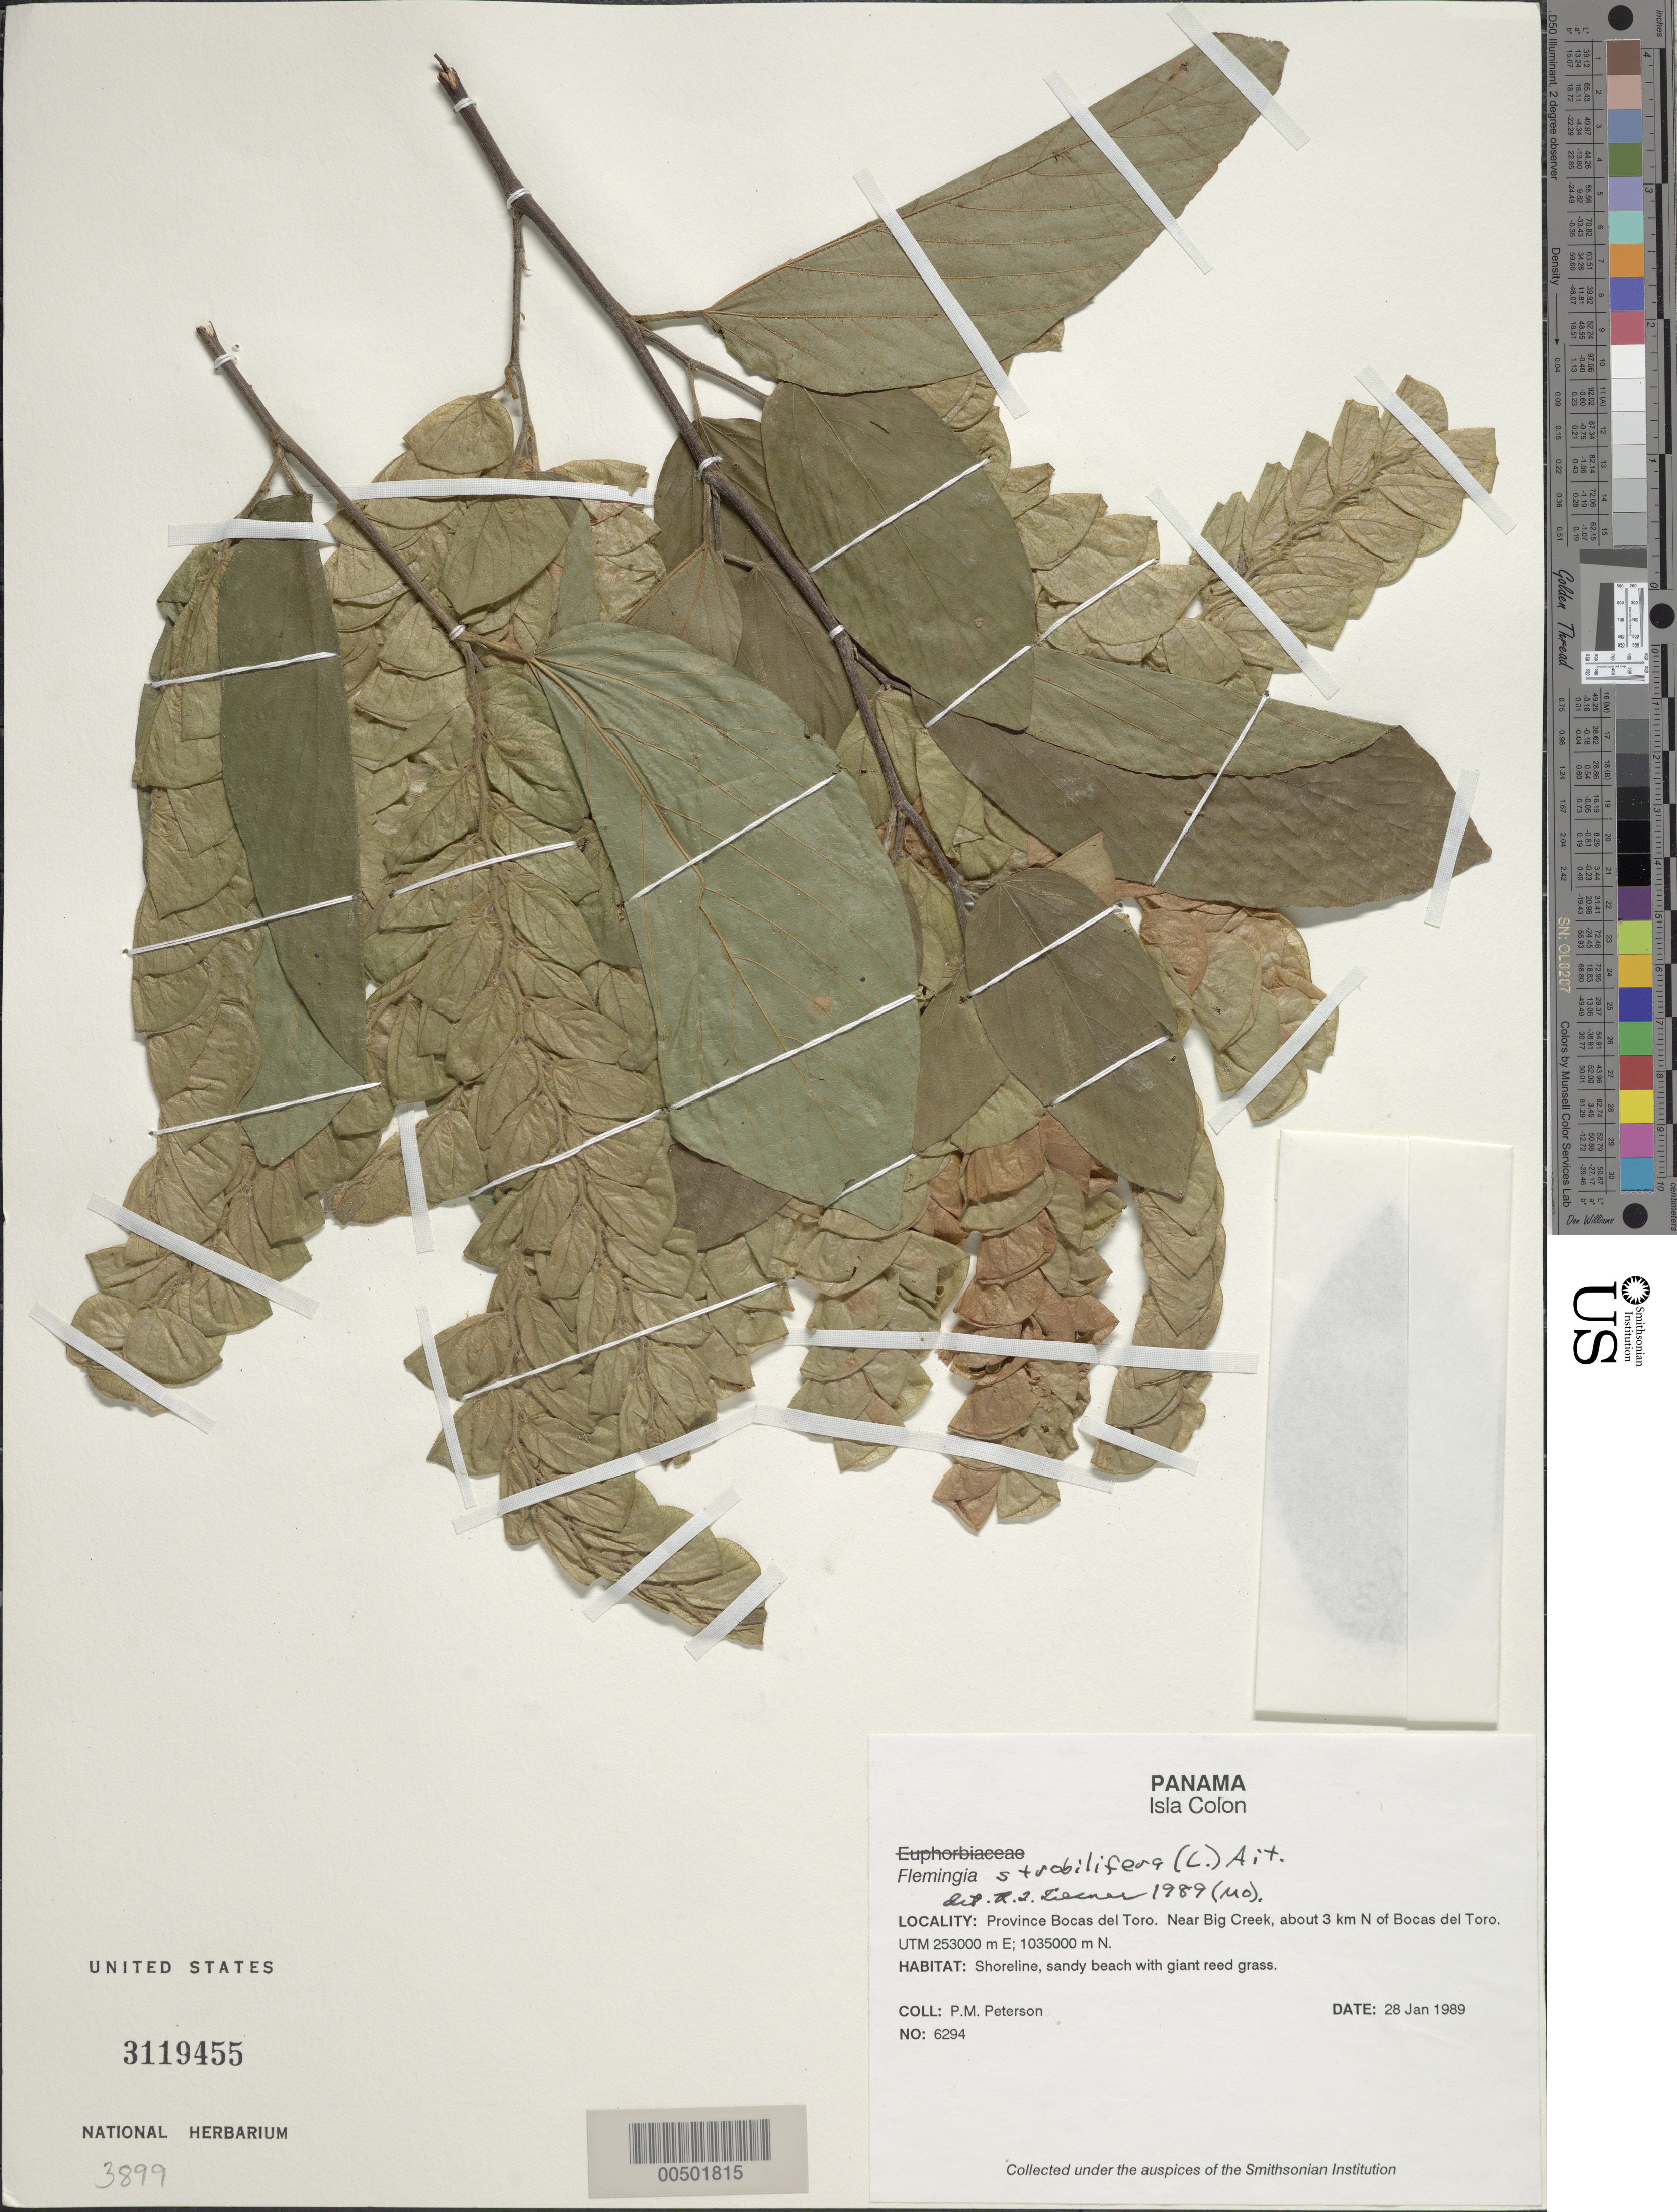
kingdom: Plantae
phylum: Tracheophyta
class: Magnoliopsida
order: Fabales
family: Fabaceae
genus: Flemingia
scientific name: Flemingia strobilifera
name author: (L.) W.T. Aiton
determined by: Liesner, R. L.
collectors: P. M. Peterson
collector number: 06294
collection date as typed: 28 Jan 1989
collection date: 1989-01-28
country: Panama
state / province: Bocas del Toro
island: Colón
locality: Isla Colon, near Big Creek, about 3 km N of Bocas del Toro. UTM 253000 m E; 1035000 m N.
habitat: Shoreline, sandy beach with giant reed grass.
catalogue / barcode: US 3119455